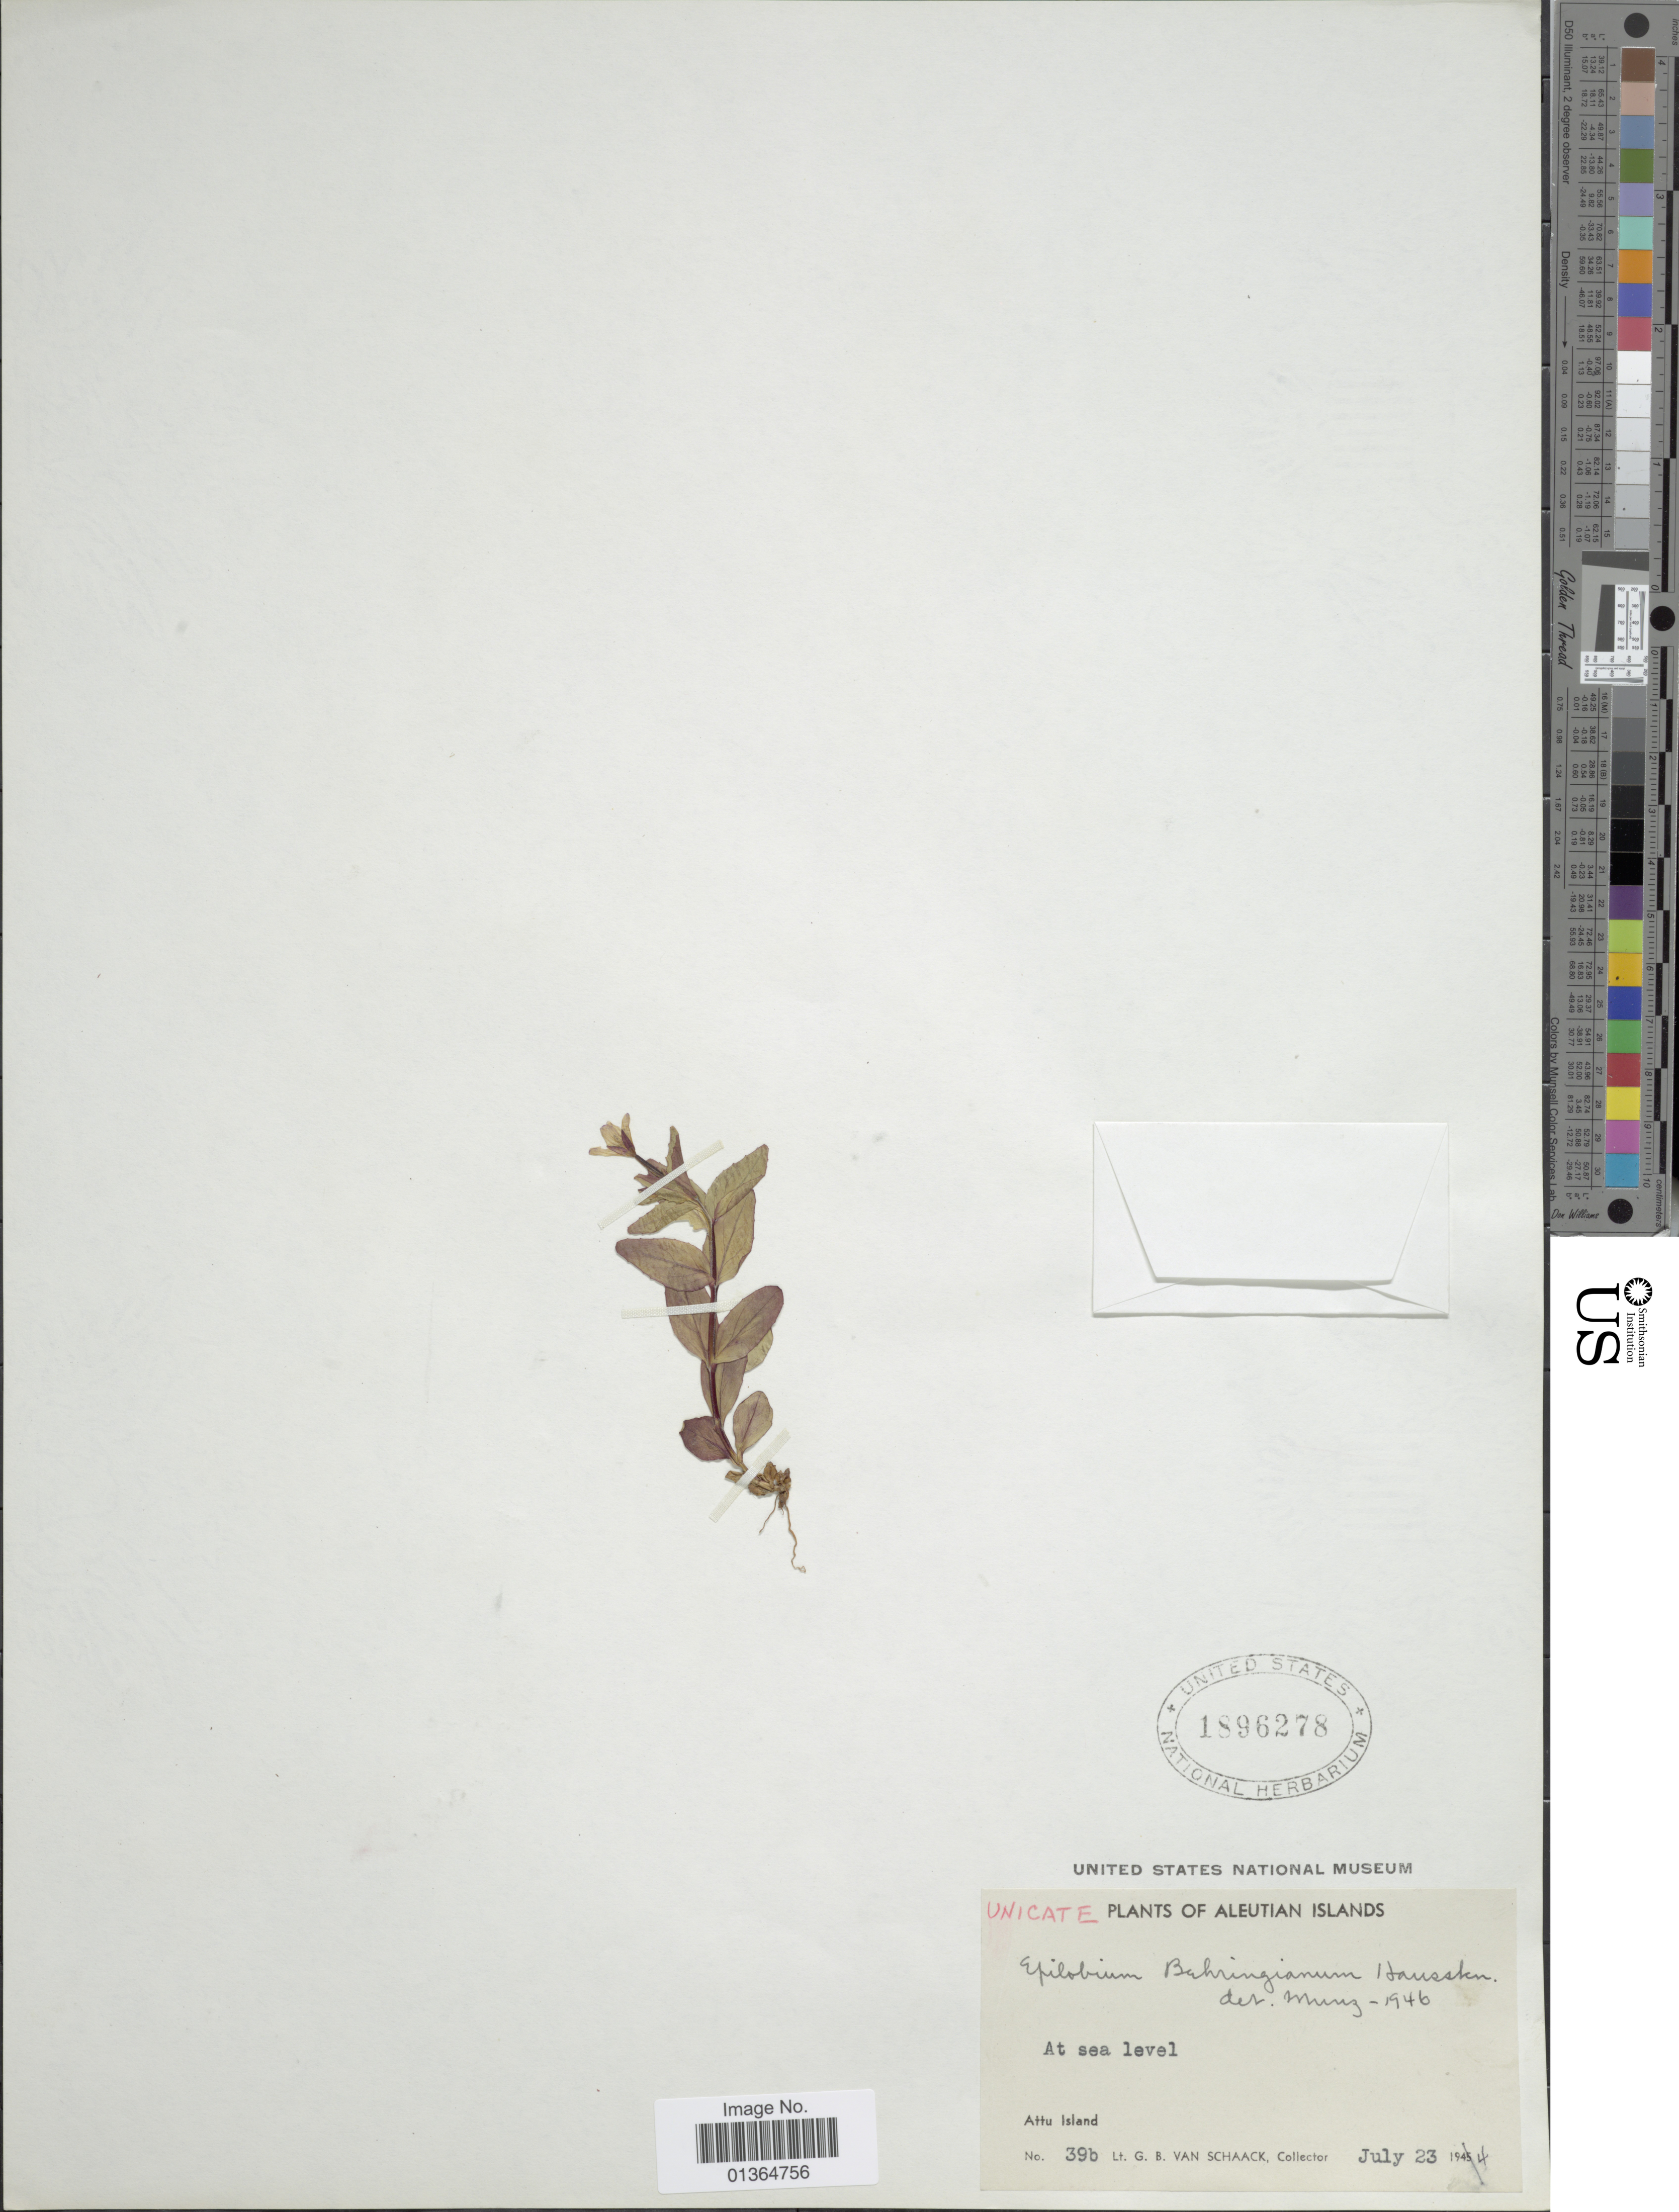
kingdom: Plantae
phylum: Tracheophyta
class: Magnoliopsida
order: Myrtales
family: Onagraceae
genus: Epilobium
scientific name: Epilobium hornemannii subsp. behringianum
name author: (Hausskn.) Hoch & P.H. Raven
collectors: G. Van Schaack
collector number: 39b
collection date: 1944-07-23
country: United States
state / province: Alaska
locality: Aleutian Islands. Attu Island.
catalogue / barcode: US 1896278